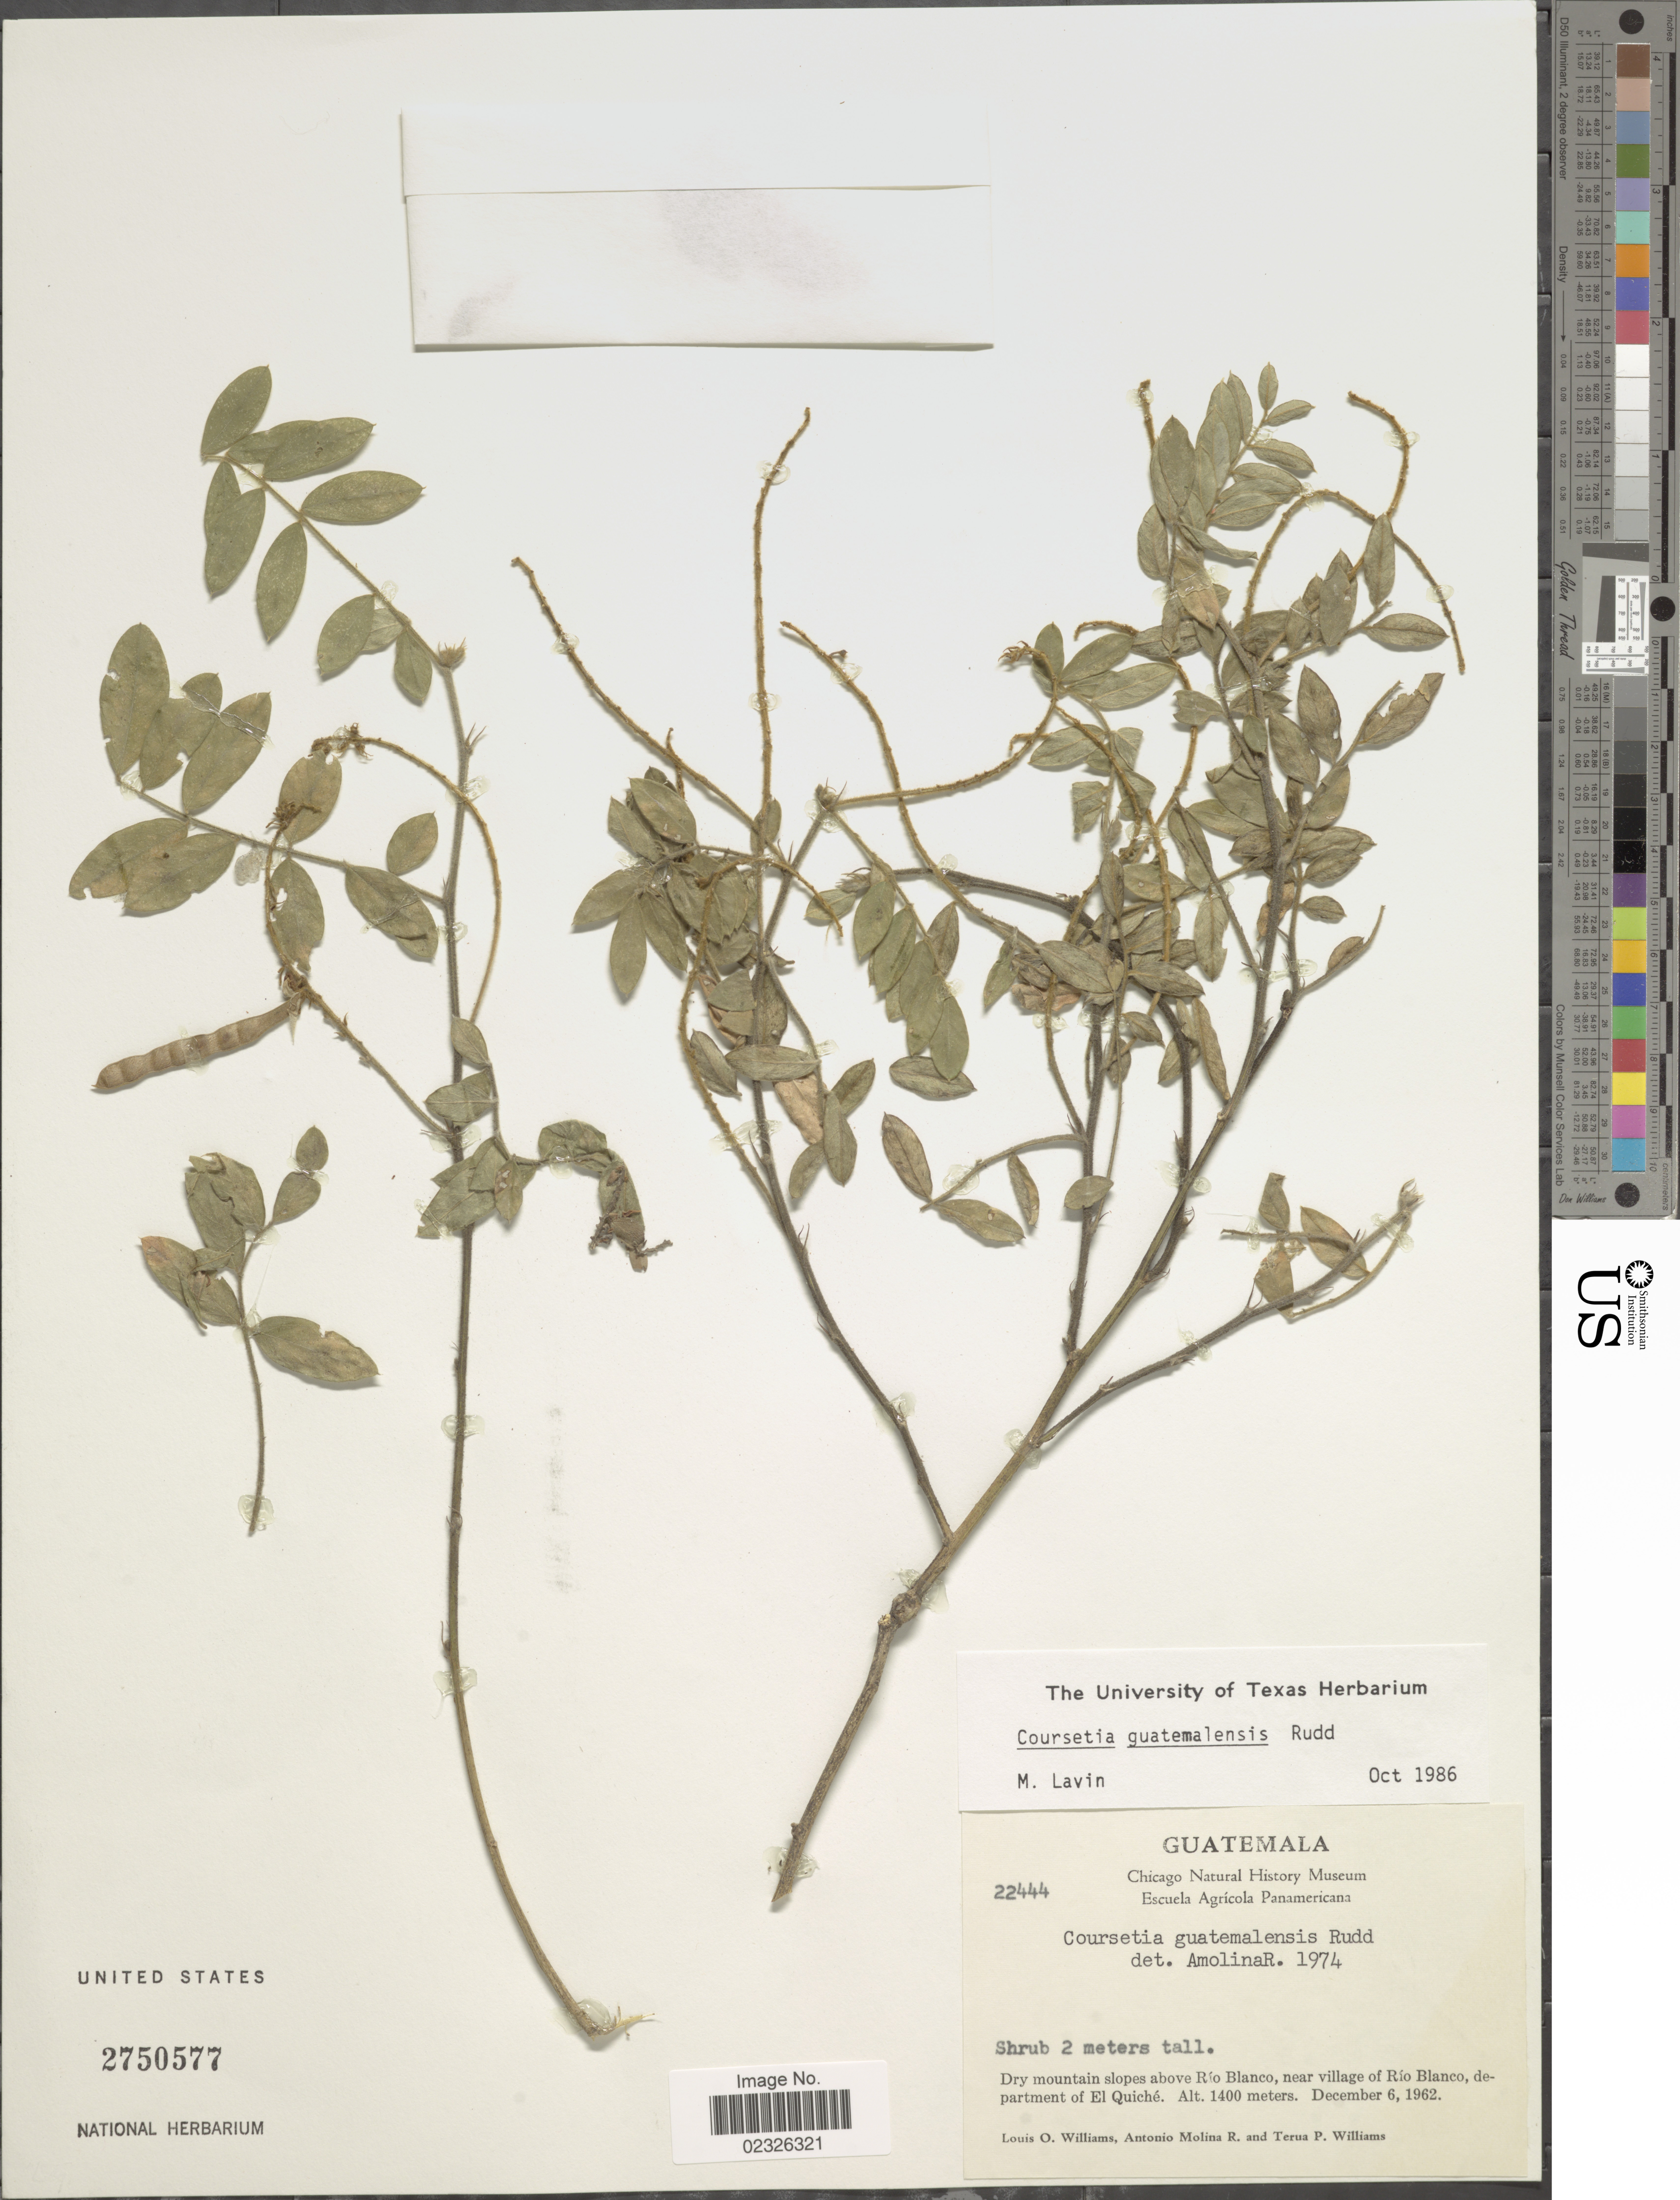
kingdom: Plantae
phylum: Tracheophyta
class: Magnoliopsida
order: Fabales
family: Fabaceae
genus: Coursetia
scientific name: Coursetia guatemalensis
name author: Rudd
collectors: L. O. Williams, A. Molina R. & T. P. Williams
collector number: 22444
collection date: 1962-12-06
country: Guatemala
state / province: El Quiché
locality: Dry mountain slopes above rio Blanco, near village of Rio Blanco, department of El Quiche.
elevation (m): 1400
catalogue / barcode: US 2750577